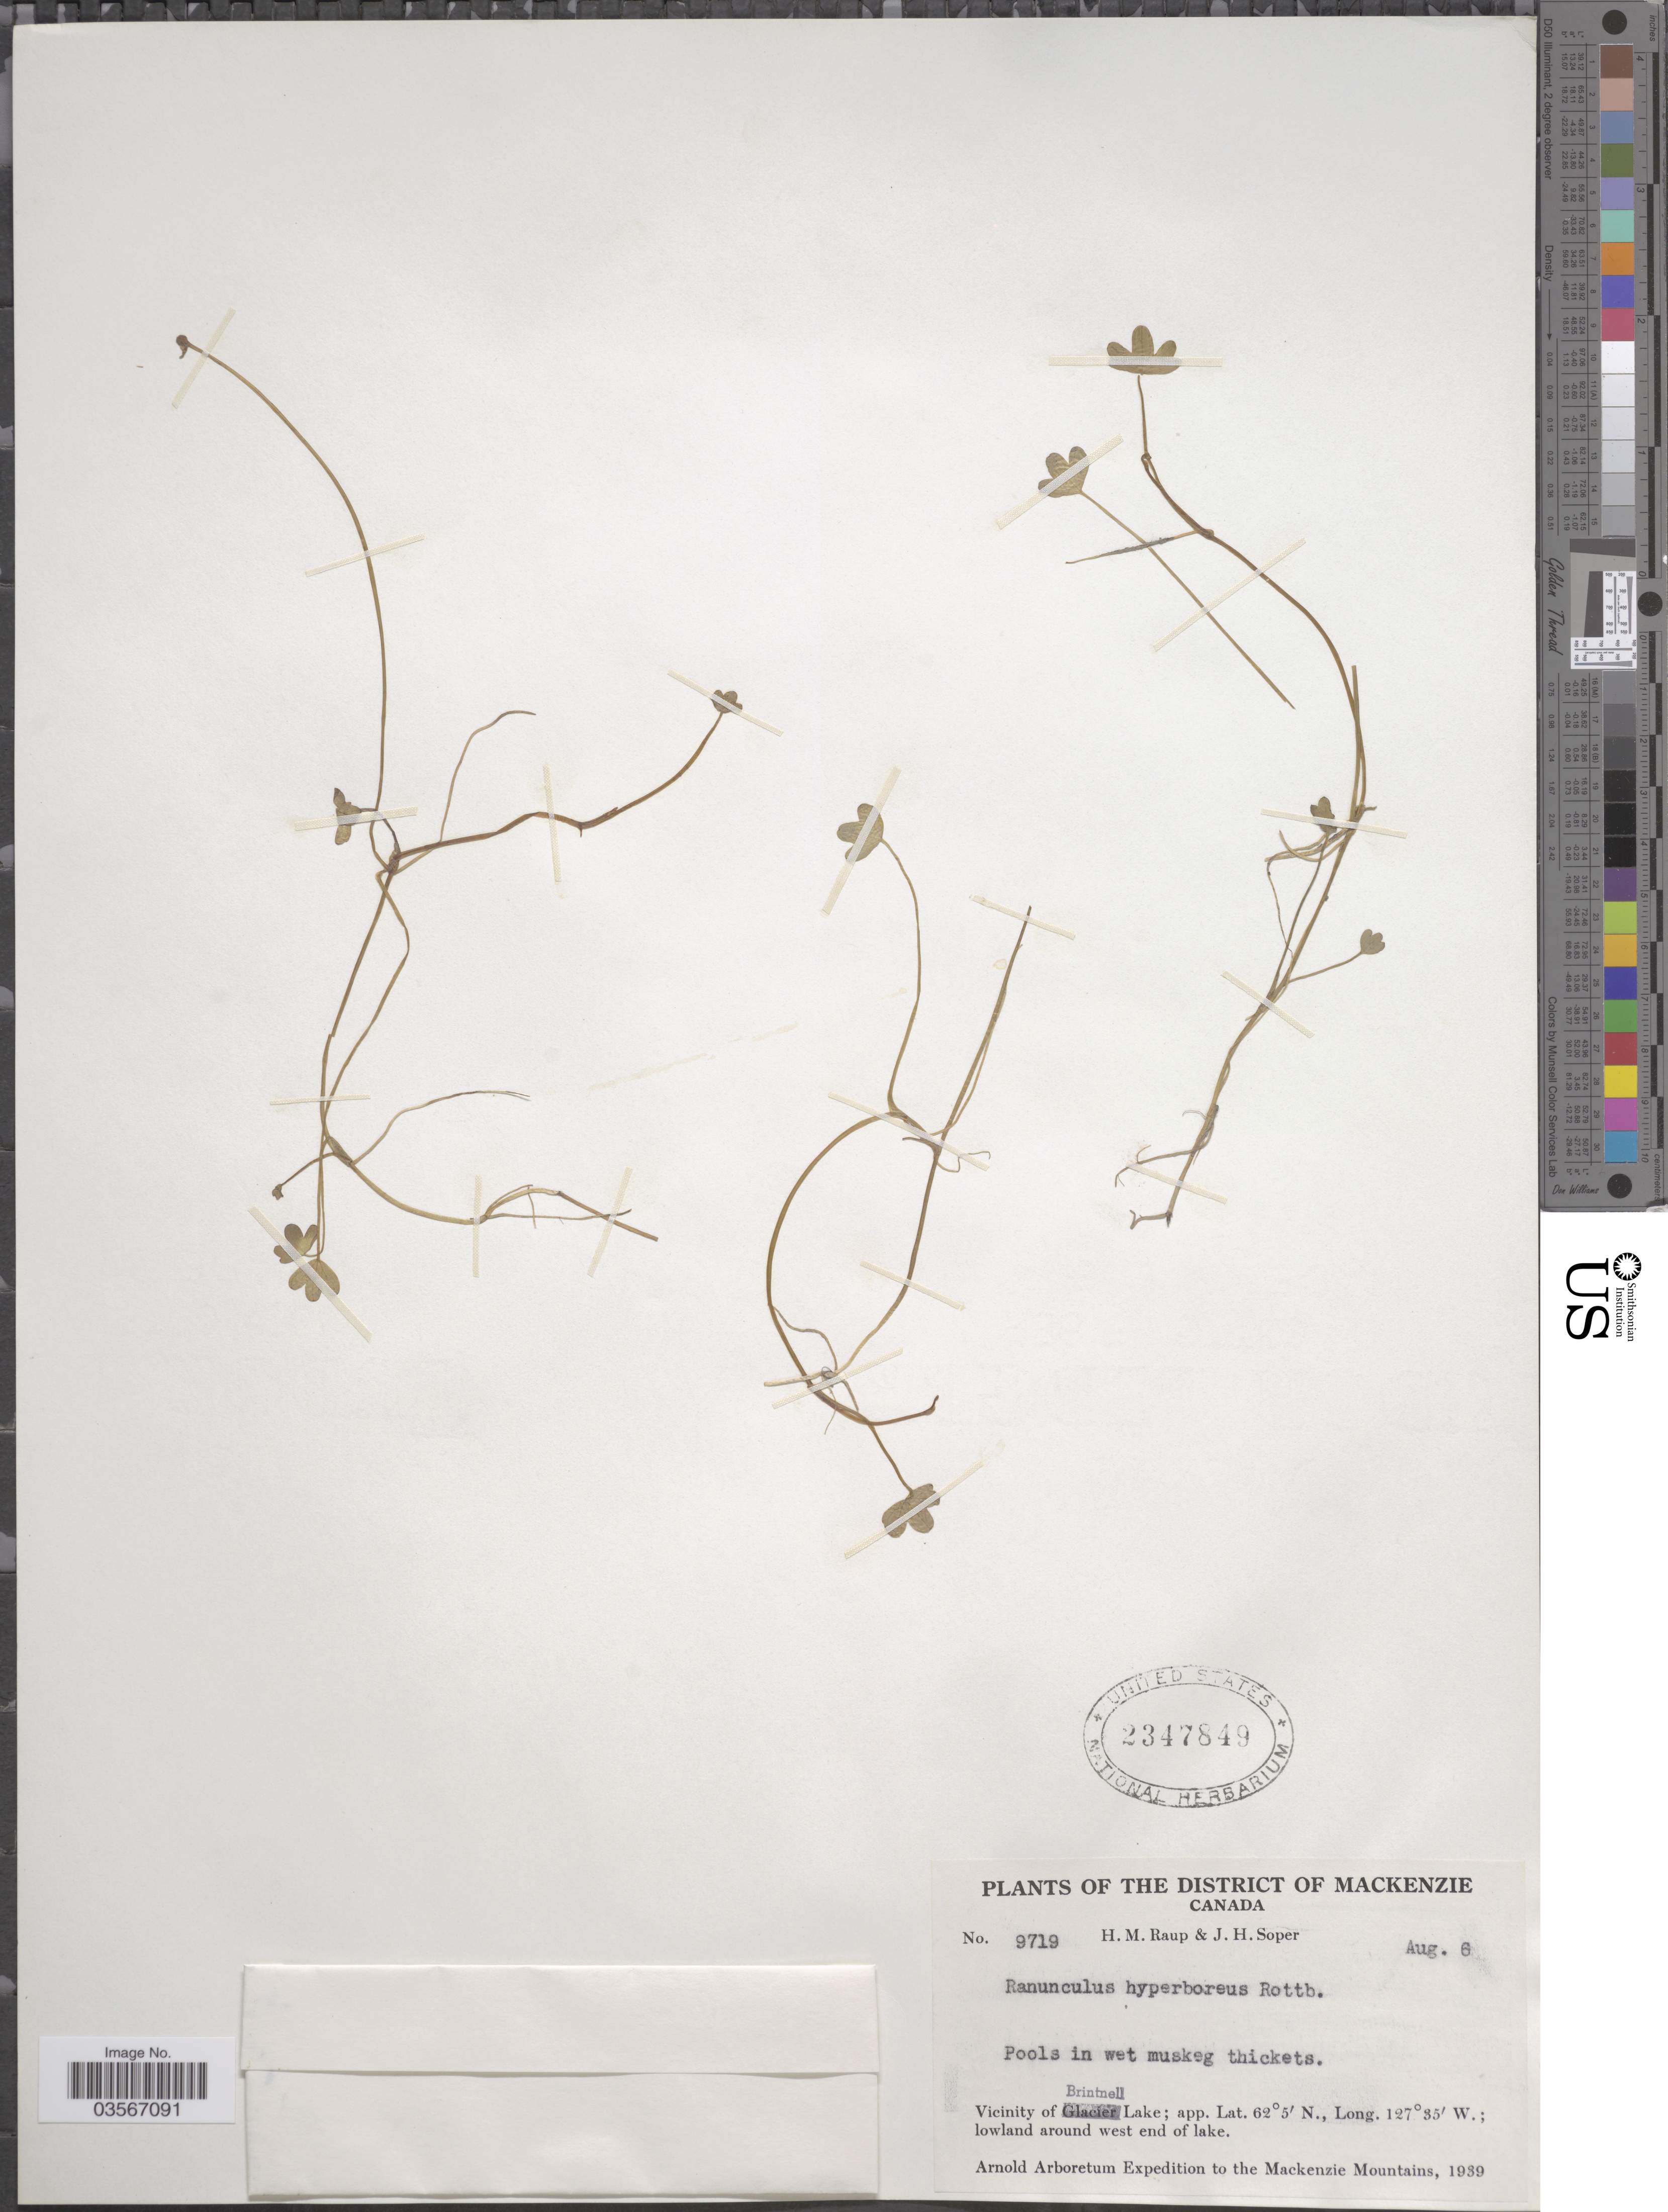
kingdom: Plantae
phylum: Tracheophyta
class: Magnoliopsida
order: Ranunculales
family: Ranunculaceae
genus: Ranunculus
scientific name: Ranunculus hyperboreus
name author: Rottb.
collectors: H. Raup & J. H. Soper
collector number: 9719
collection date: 1939-08-06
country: Canada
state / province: British Columbia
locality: The District of Mackenzie. Vicinity of Britnell Lake. Lowland around west end of lake.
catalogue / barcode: US 2347849